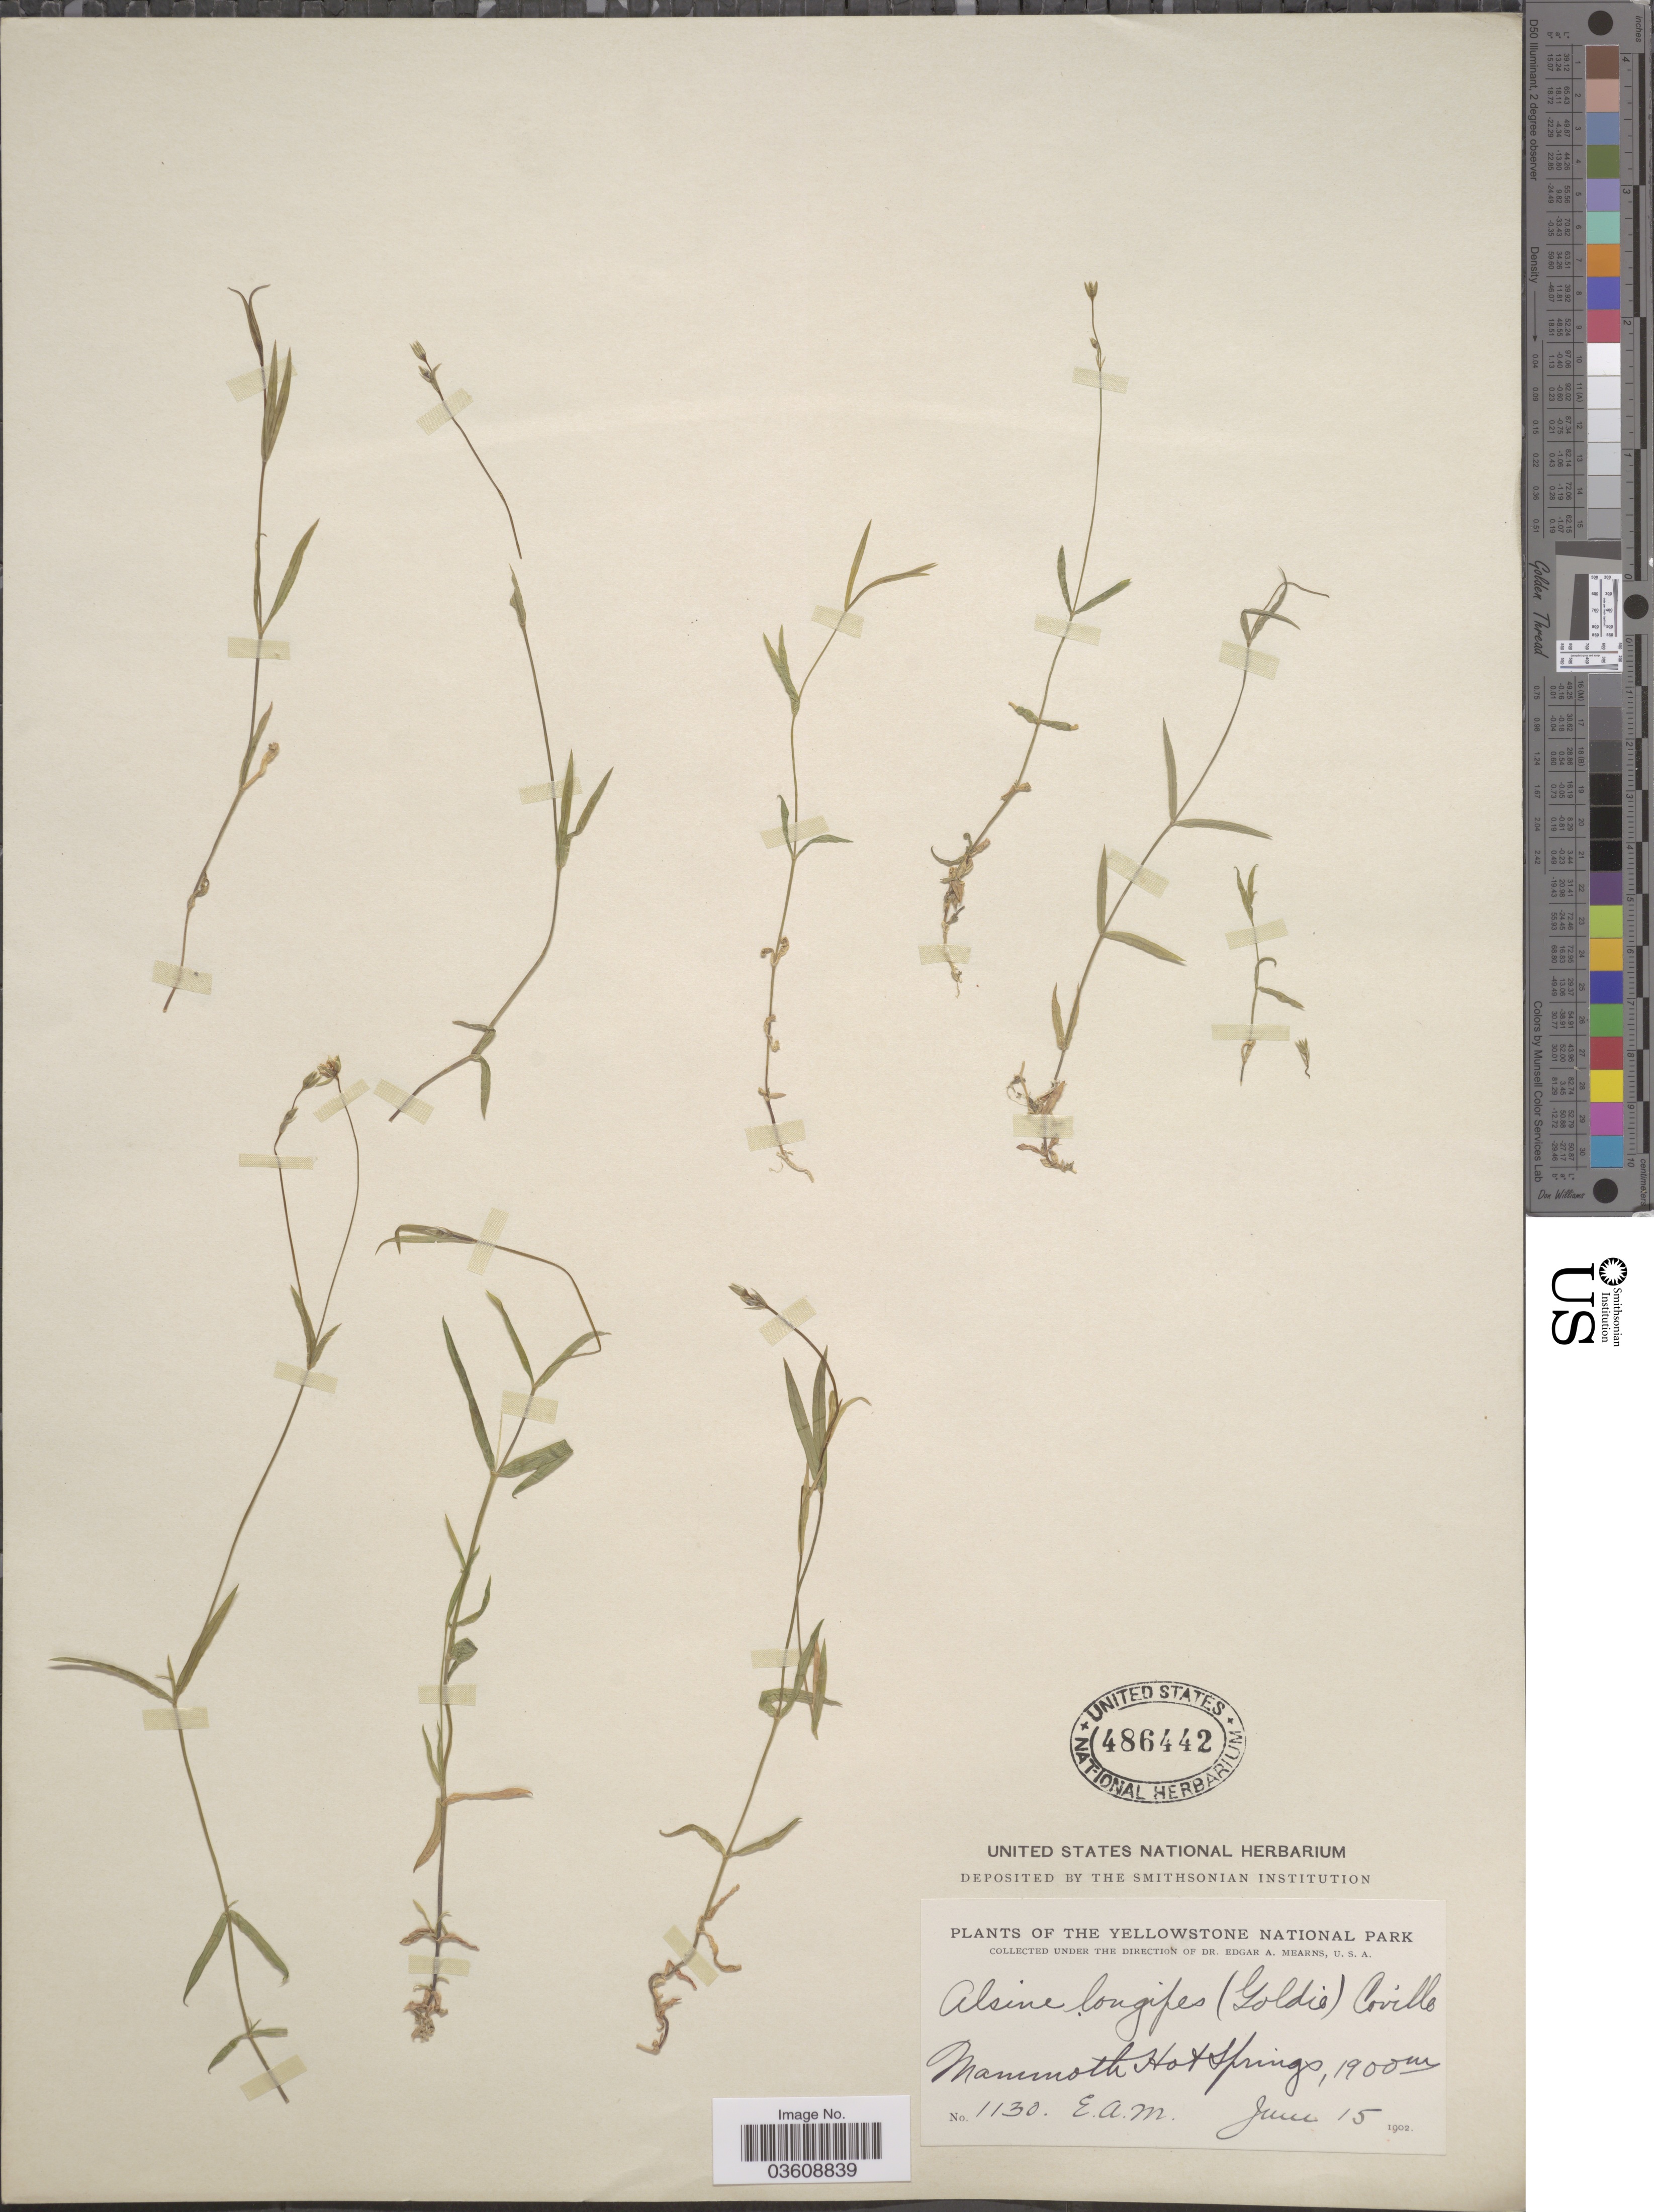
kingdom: Plantae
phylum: Tracheophyta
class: Magnoliopsida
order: Caryophyllales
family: Caryophyllaceae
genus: Stellaria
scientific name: Stellaria longipes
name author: Goldie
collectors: E. A. Mearns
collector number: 1130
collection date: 1902-06-15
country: United States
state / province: Wyoming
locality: The Yellowstone National Park. Mammoth Hot Springs.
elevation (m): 1900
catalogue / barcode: US 486442